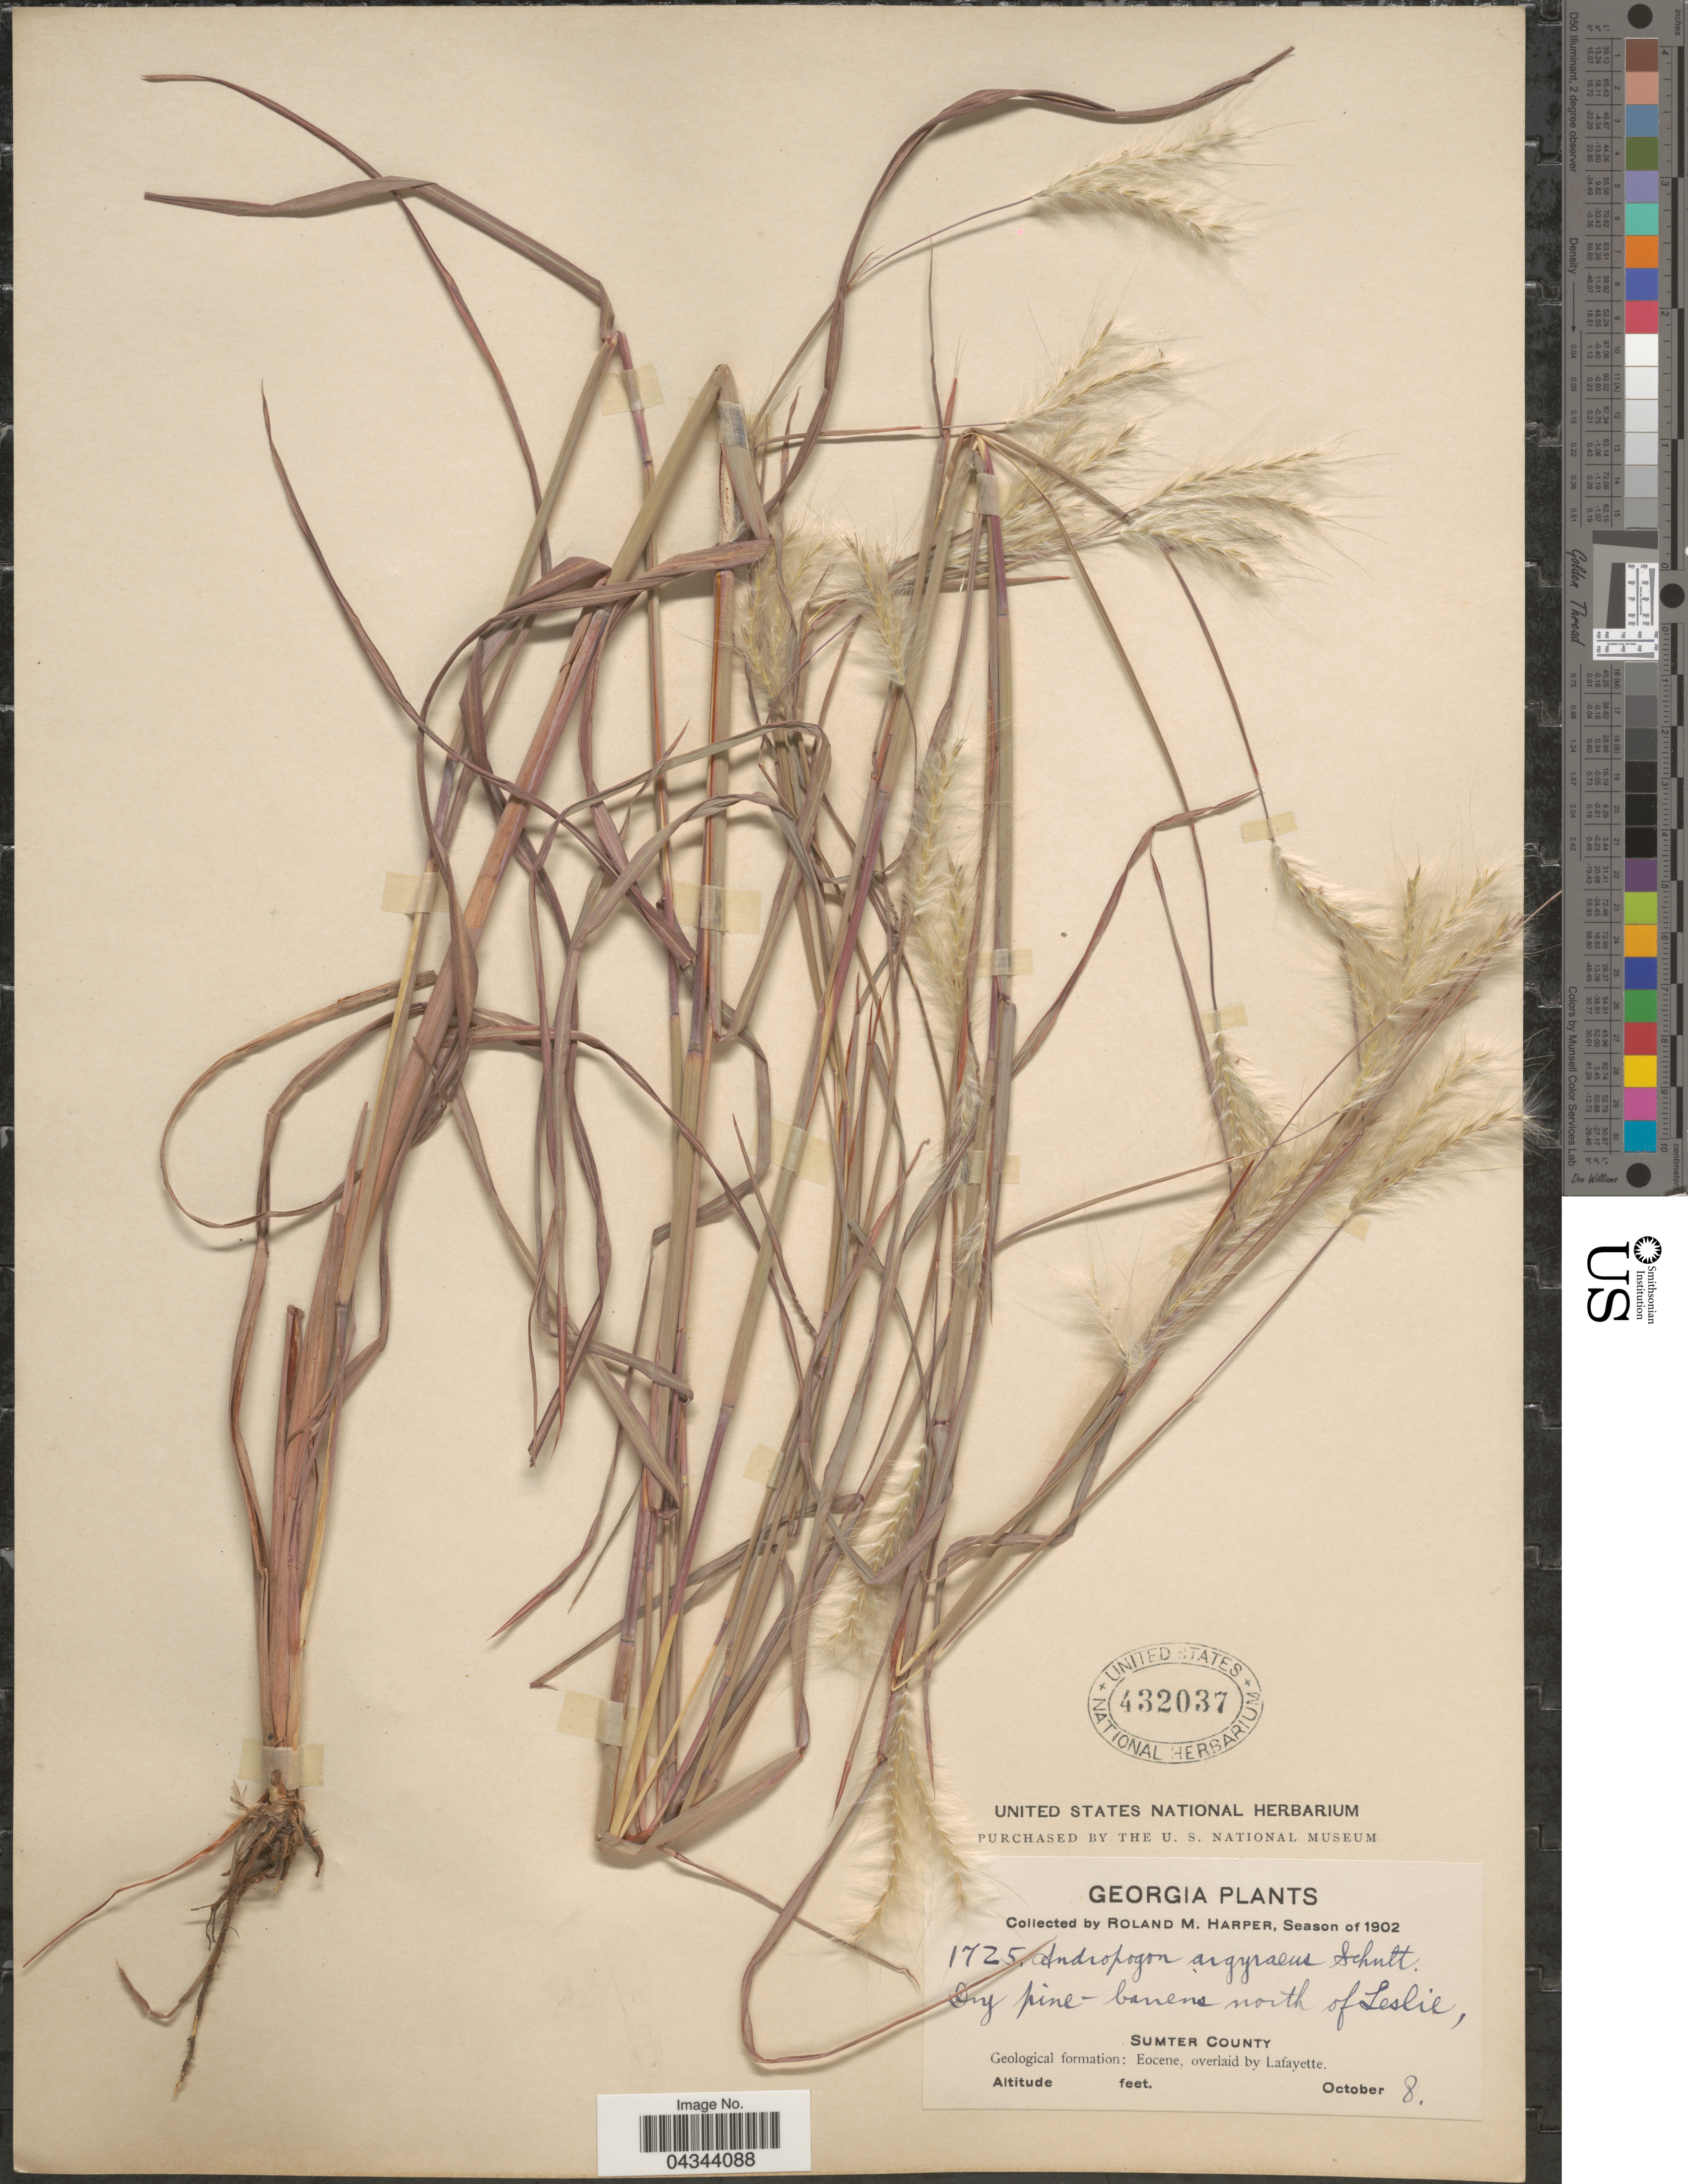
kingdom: Plantae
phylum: Tracheophyta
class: Liliopsida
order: Poales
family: Poaceae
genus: Andropogon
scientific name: Andropogon ternarius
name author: Michx.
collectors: R. M. Harper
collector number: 1725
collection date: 1902-10-08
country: United States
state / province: Georgia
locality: North of Leslie. Sumter County. Geological formation: Eocene, overlaid by Lafayette.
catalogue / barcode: US 432037